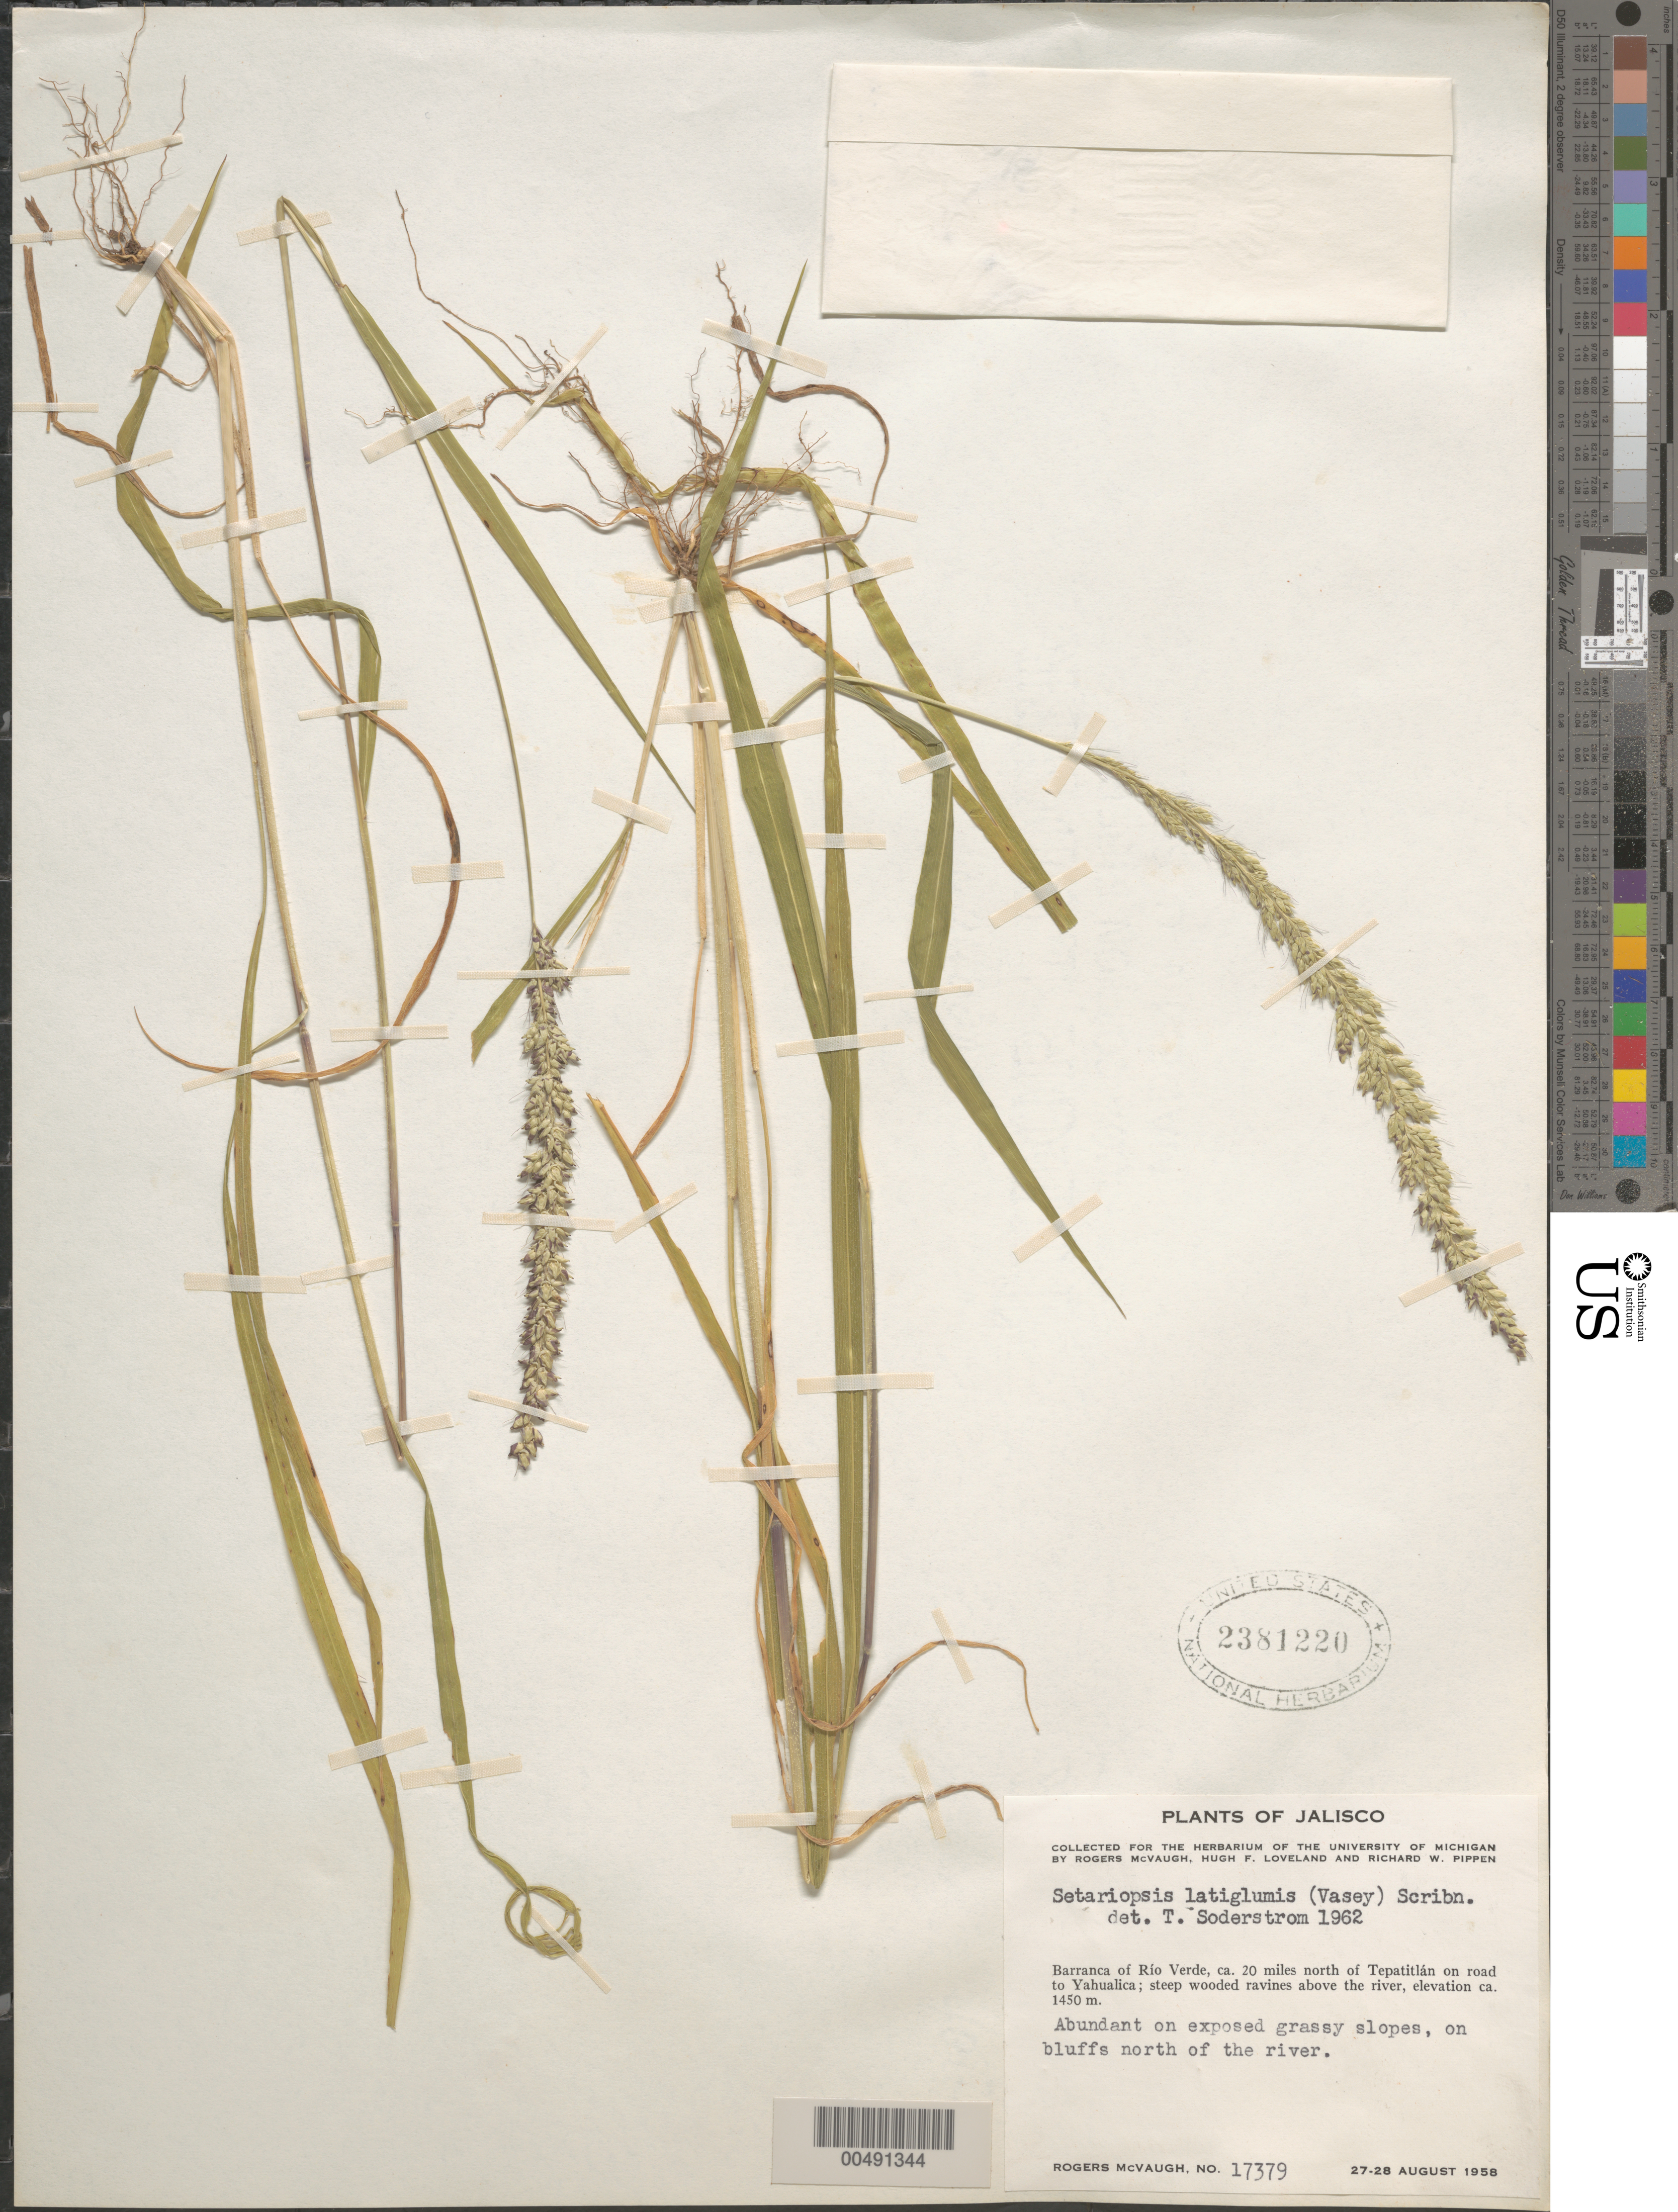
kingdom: Plantae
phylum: Tracheophyta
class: Liliopsida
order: Poales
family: Poaceae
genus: Setariopsis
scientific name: Setariopsis latiglumis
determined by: Soderstrom, T. R.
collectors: R. McVaugh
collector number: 17379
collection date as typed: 27 Aug 1958 to 28 Aug 1958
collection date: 1958-08-27/1958-08-28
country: Mexico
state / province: Jalisco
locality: Barranca of Río Verde, ca. 20 mi N of Tepatitlán on rd to Yahualica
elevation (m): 1450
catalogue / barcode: US 2381220